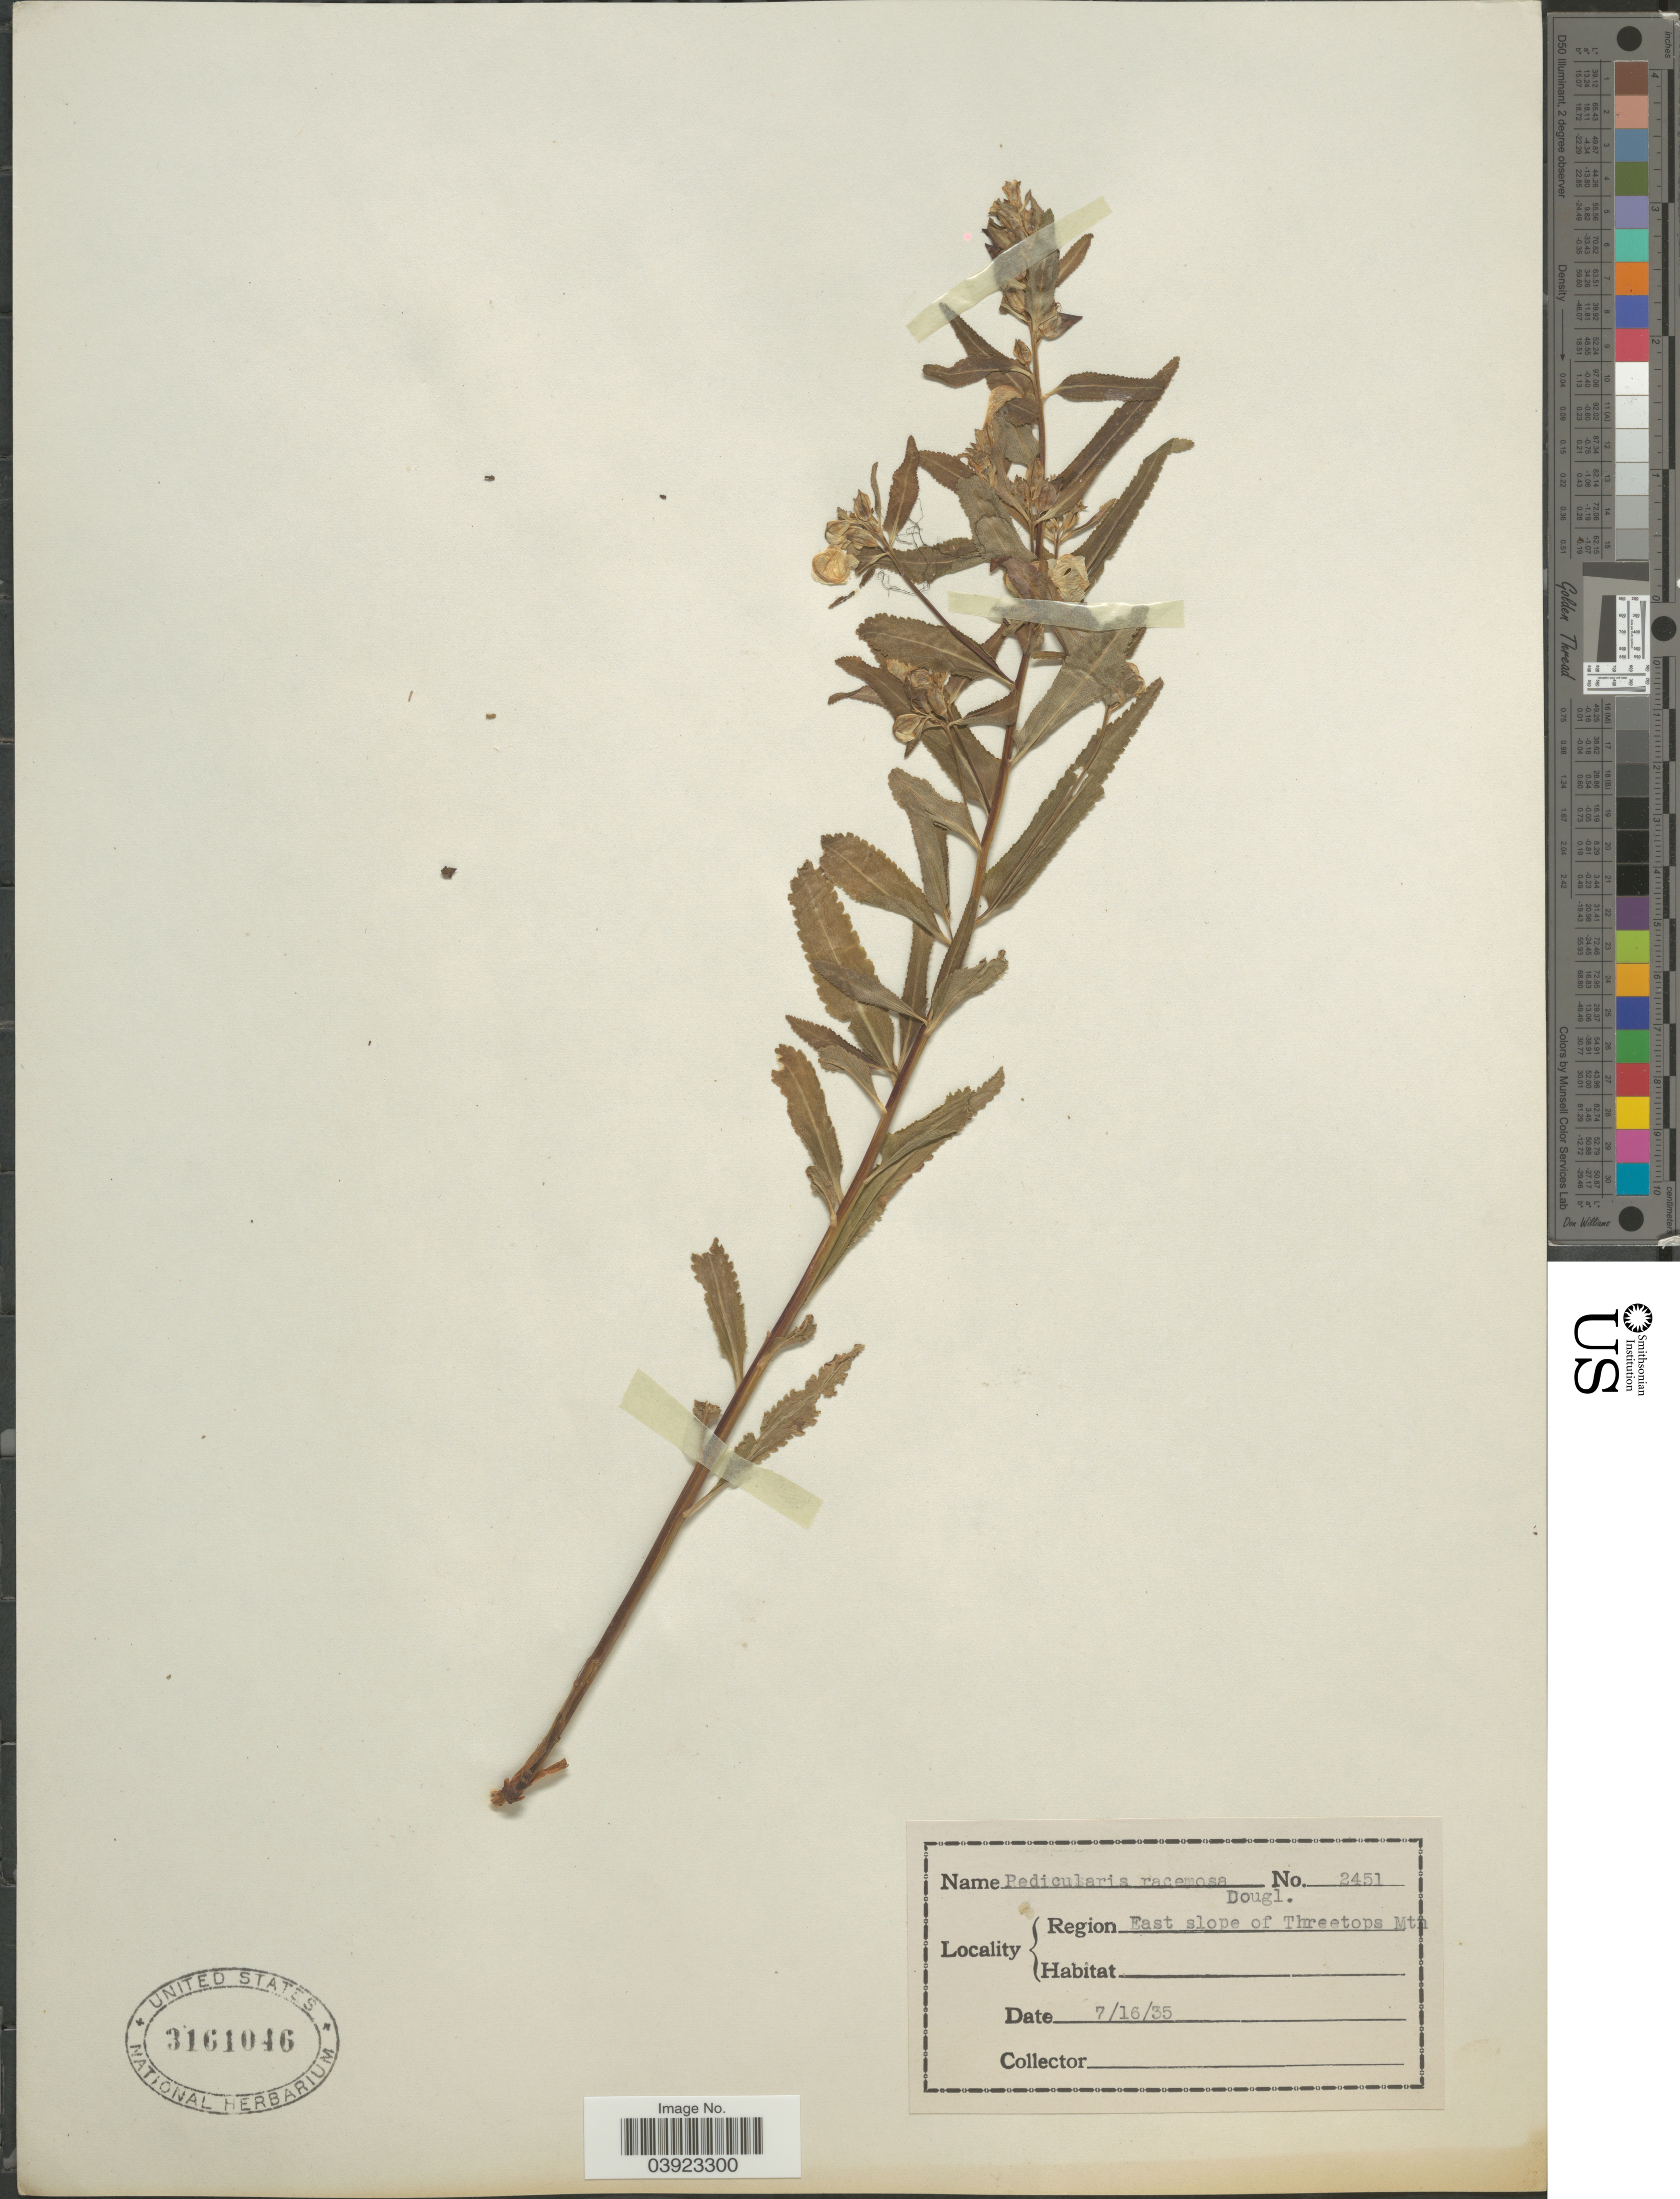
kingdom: Plantae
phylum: Tracheophyta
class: Magnoliopsida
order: Lamiales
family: Orobanchaceae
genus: Pedicularis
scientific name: Pedicularis racemosa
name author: Douglas ex Benth.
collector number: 2451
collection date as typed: Transcribed d/m/y: 16/7/35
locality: Region East slope of Threetops Mtn.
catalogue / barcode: US 3161046